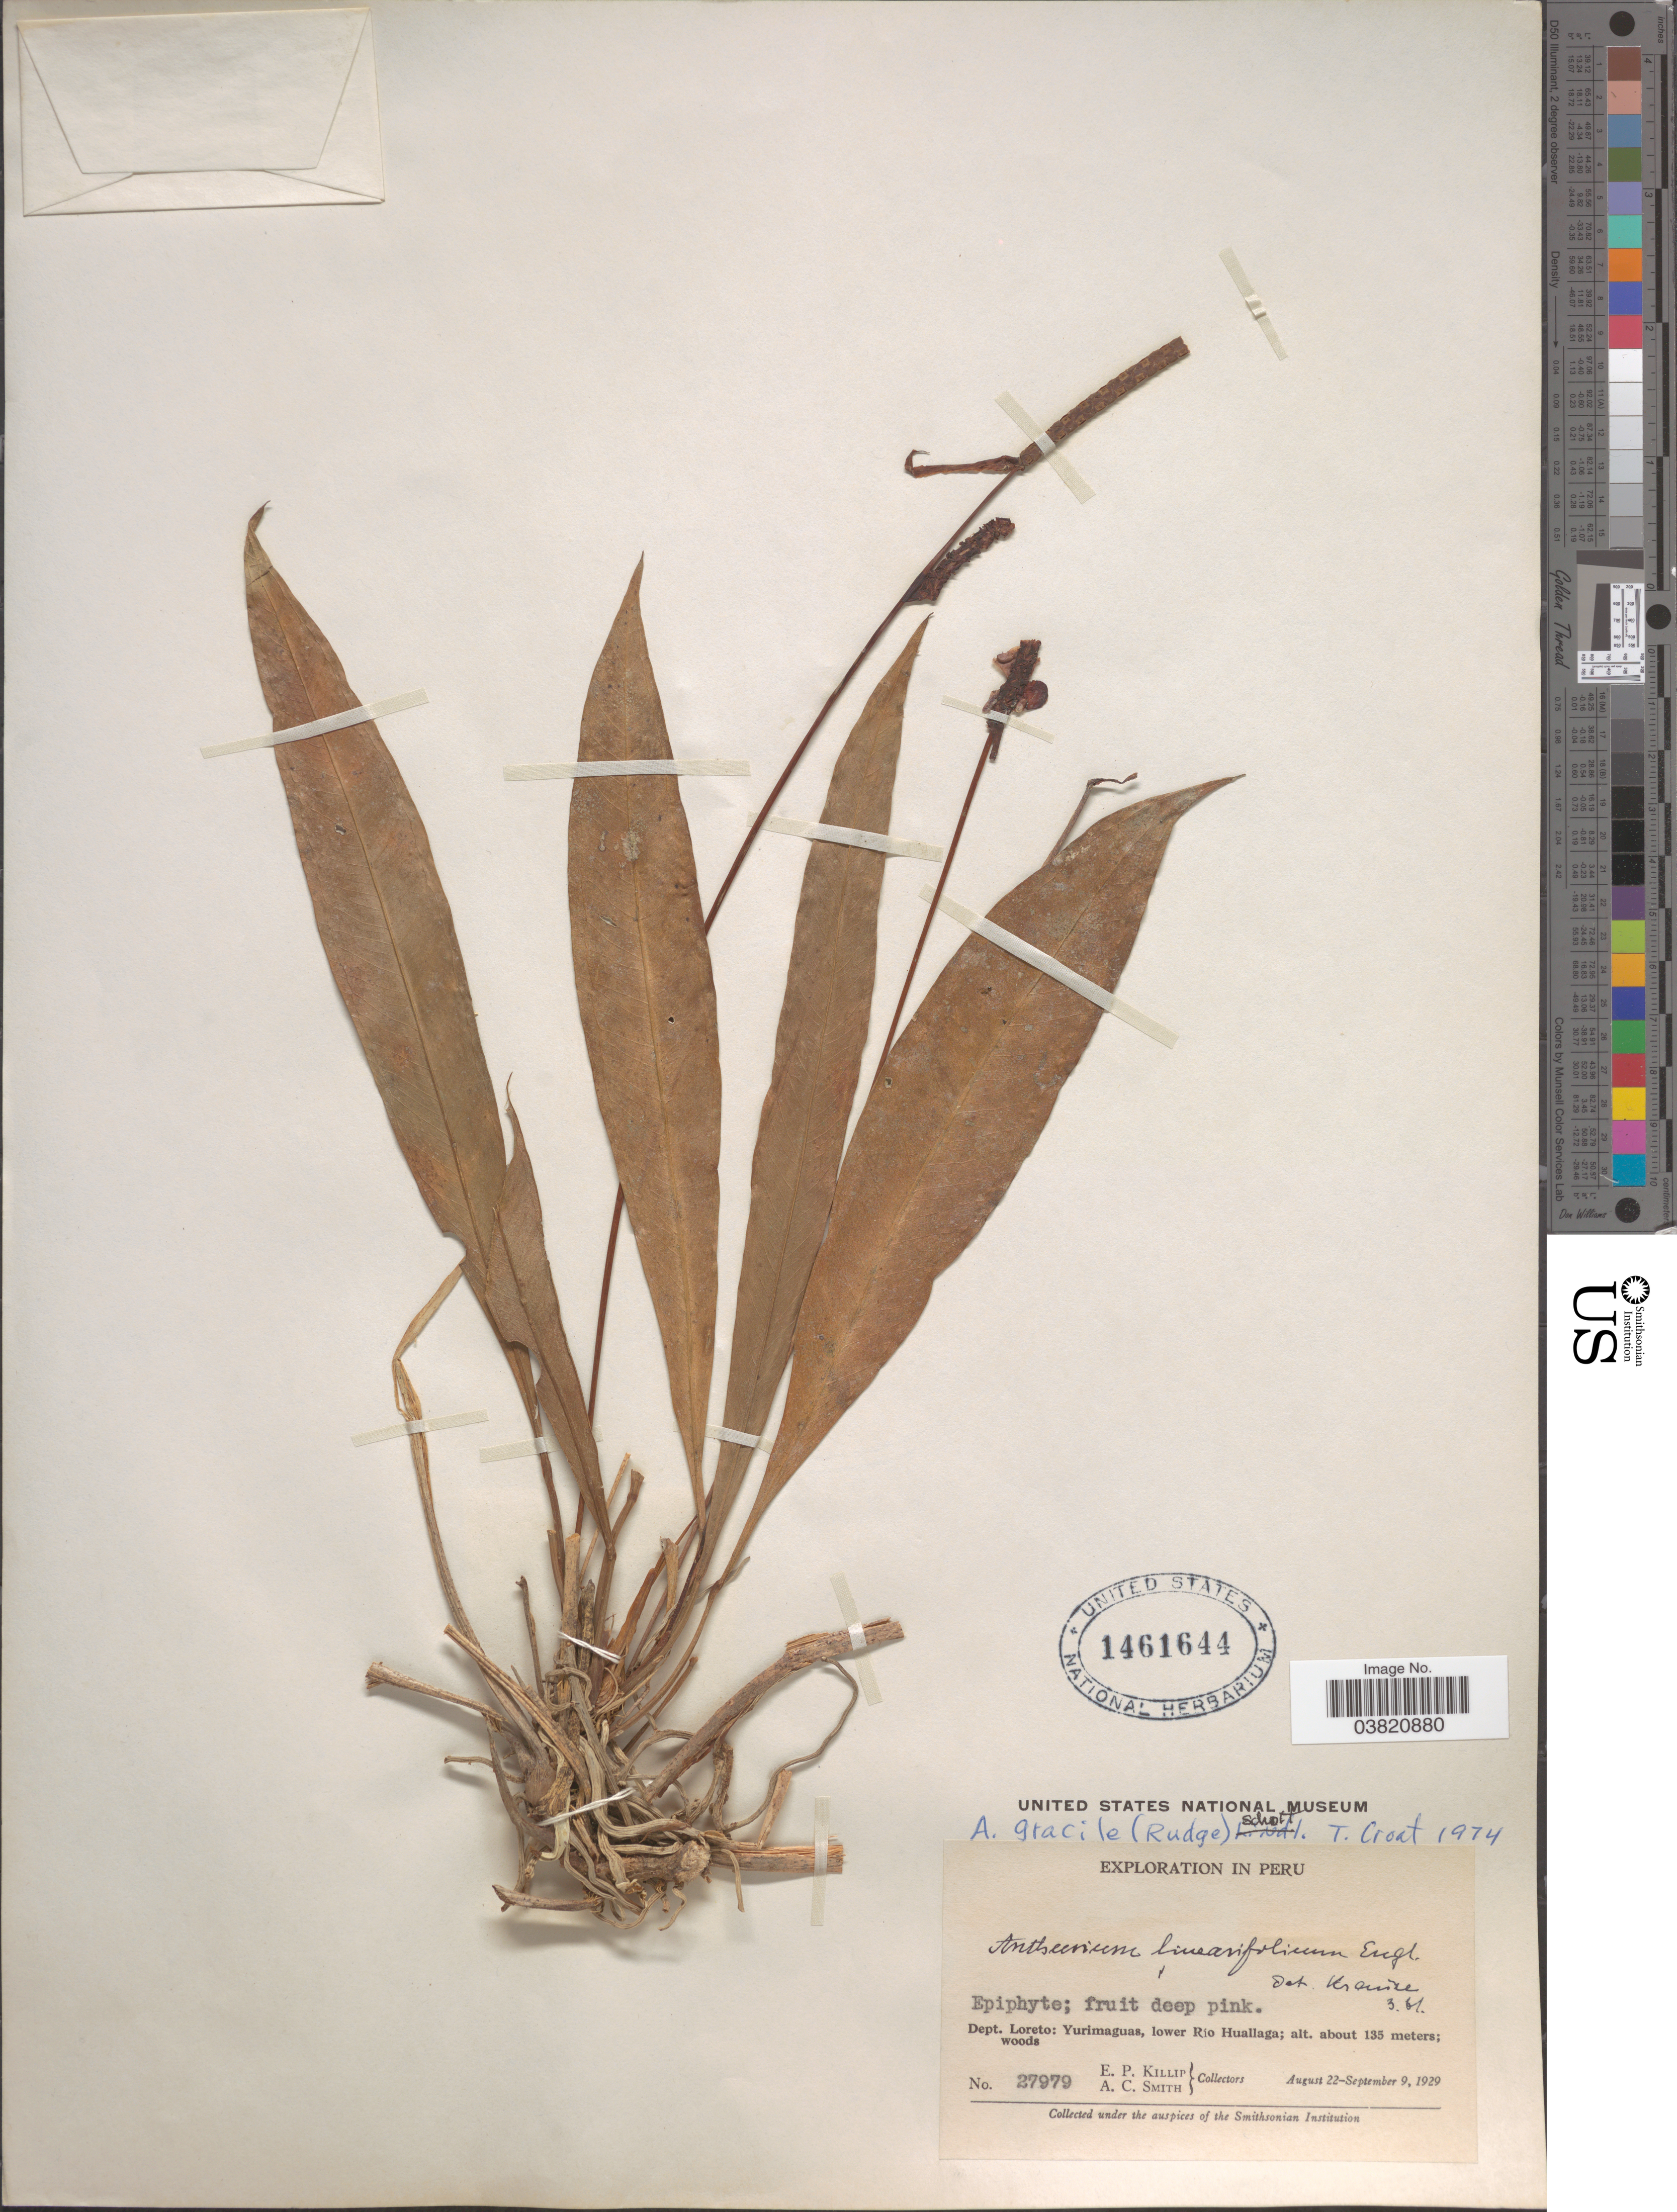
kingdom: Plantae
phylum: Tracheophyta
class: Liliopsida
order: Alismatales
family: Araceae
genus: Anthurium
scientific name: Anthurium gracile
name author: (Rudge) Schott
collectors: E. P. Killip & A. C. Smith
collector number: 27979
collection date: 1929-08-22/1929-09-09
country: Peru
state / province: Loreto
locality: Dept. Loreto: Yurimaguas, lower Río Huallaga.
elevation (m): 135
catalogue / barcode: US 1461644